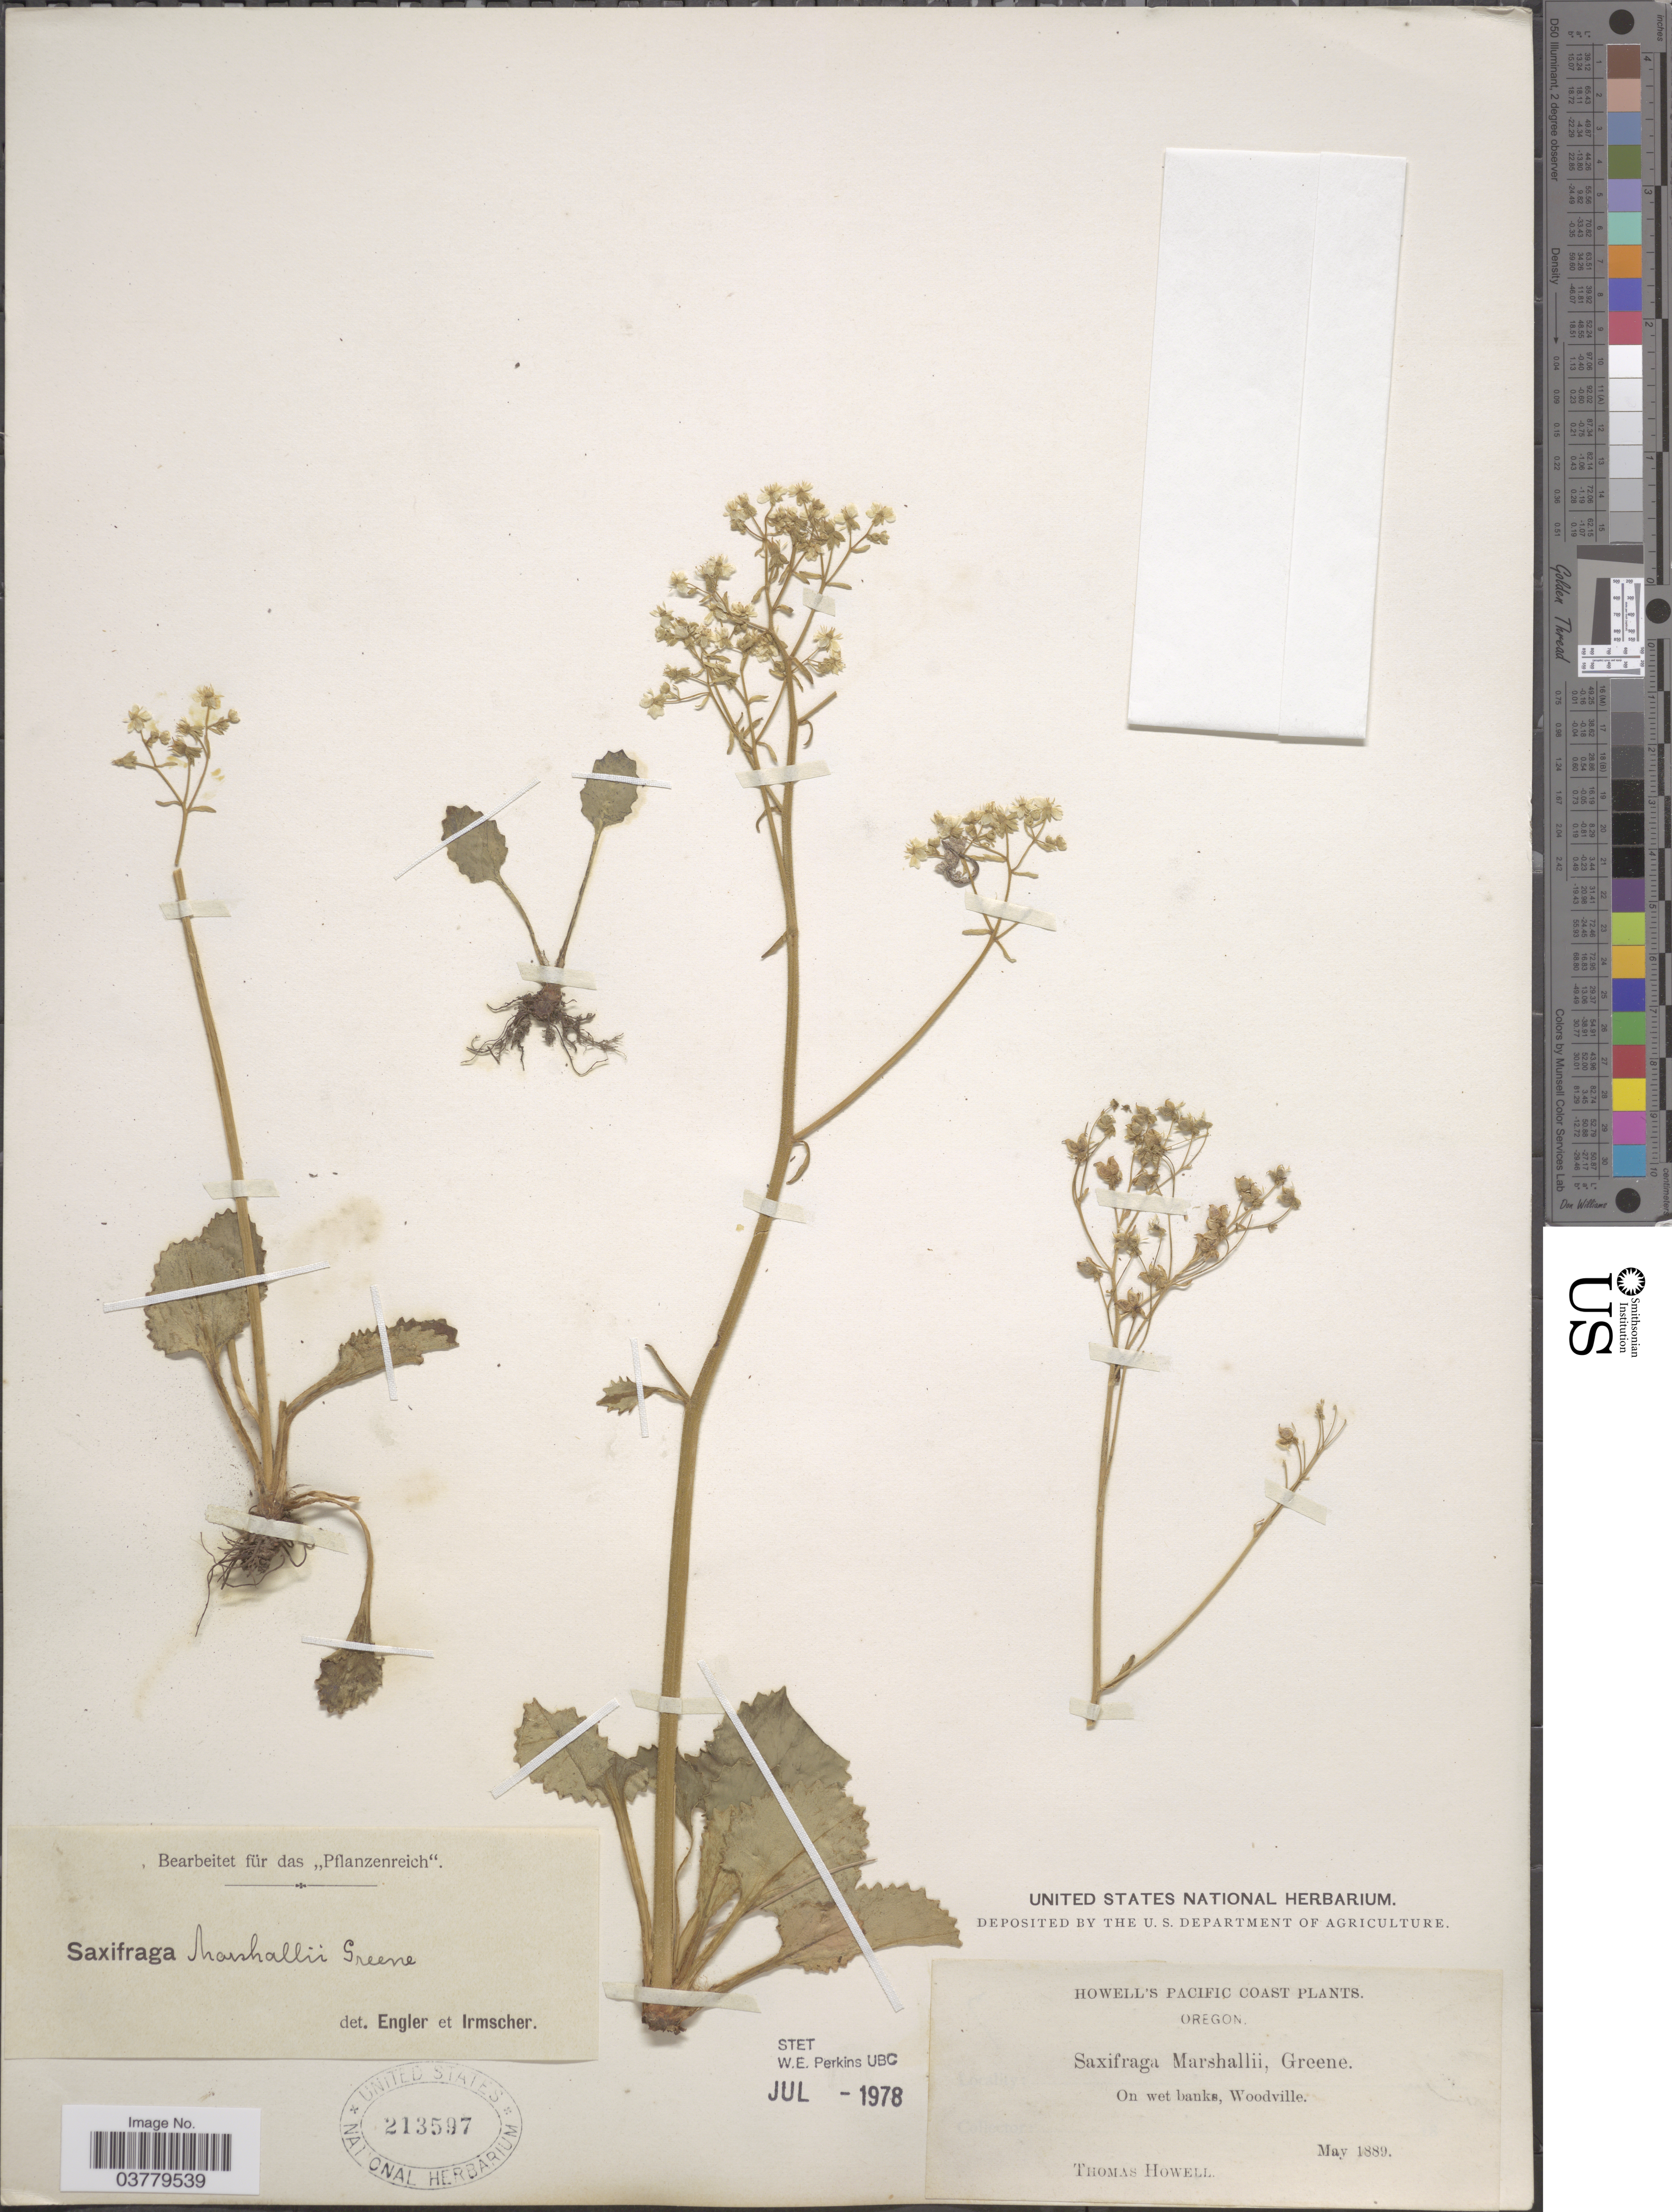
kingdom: Plantae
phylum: Tracheophyta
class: Magnoliopsida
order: Saxifragales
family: Saxifragaceae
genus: Micranthes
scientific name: Micranthes marshallii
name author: (Greene) Small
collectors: T. Howell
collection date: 1889-05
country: United States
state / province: Oregon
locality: Pacific Coast. On wet banks, Woodville.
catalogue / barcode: US 213597